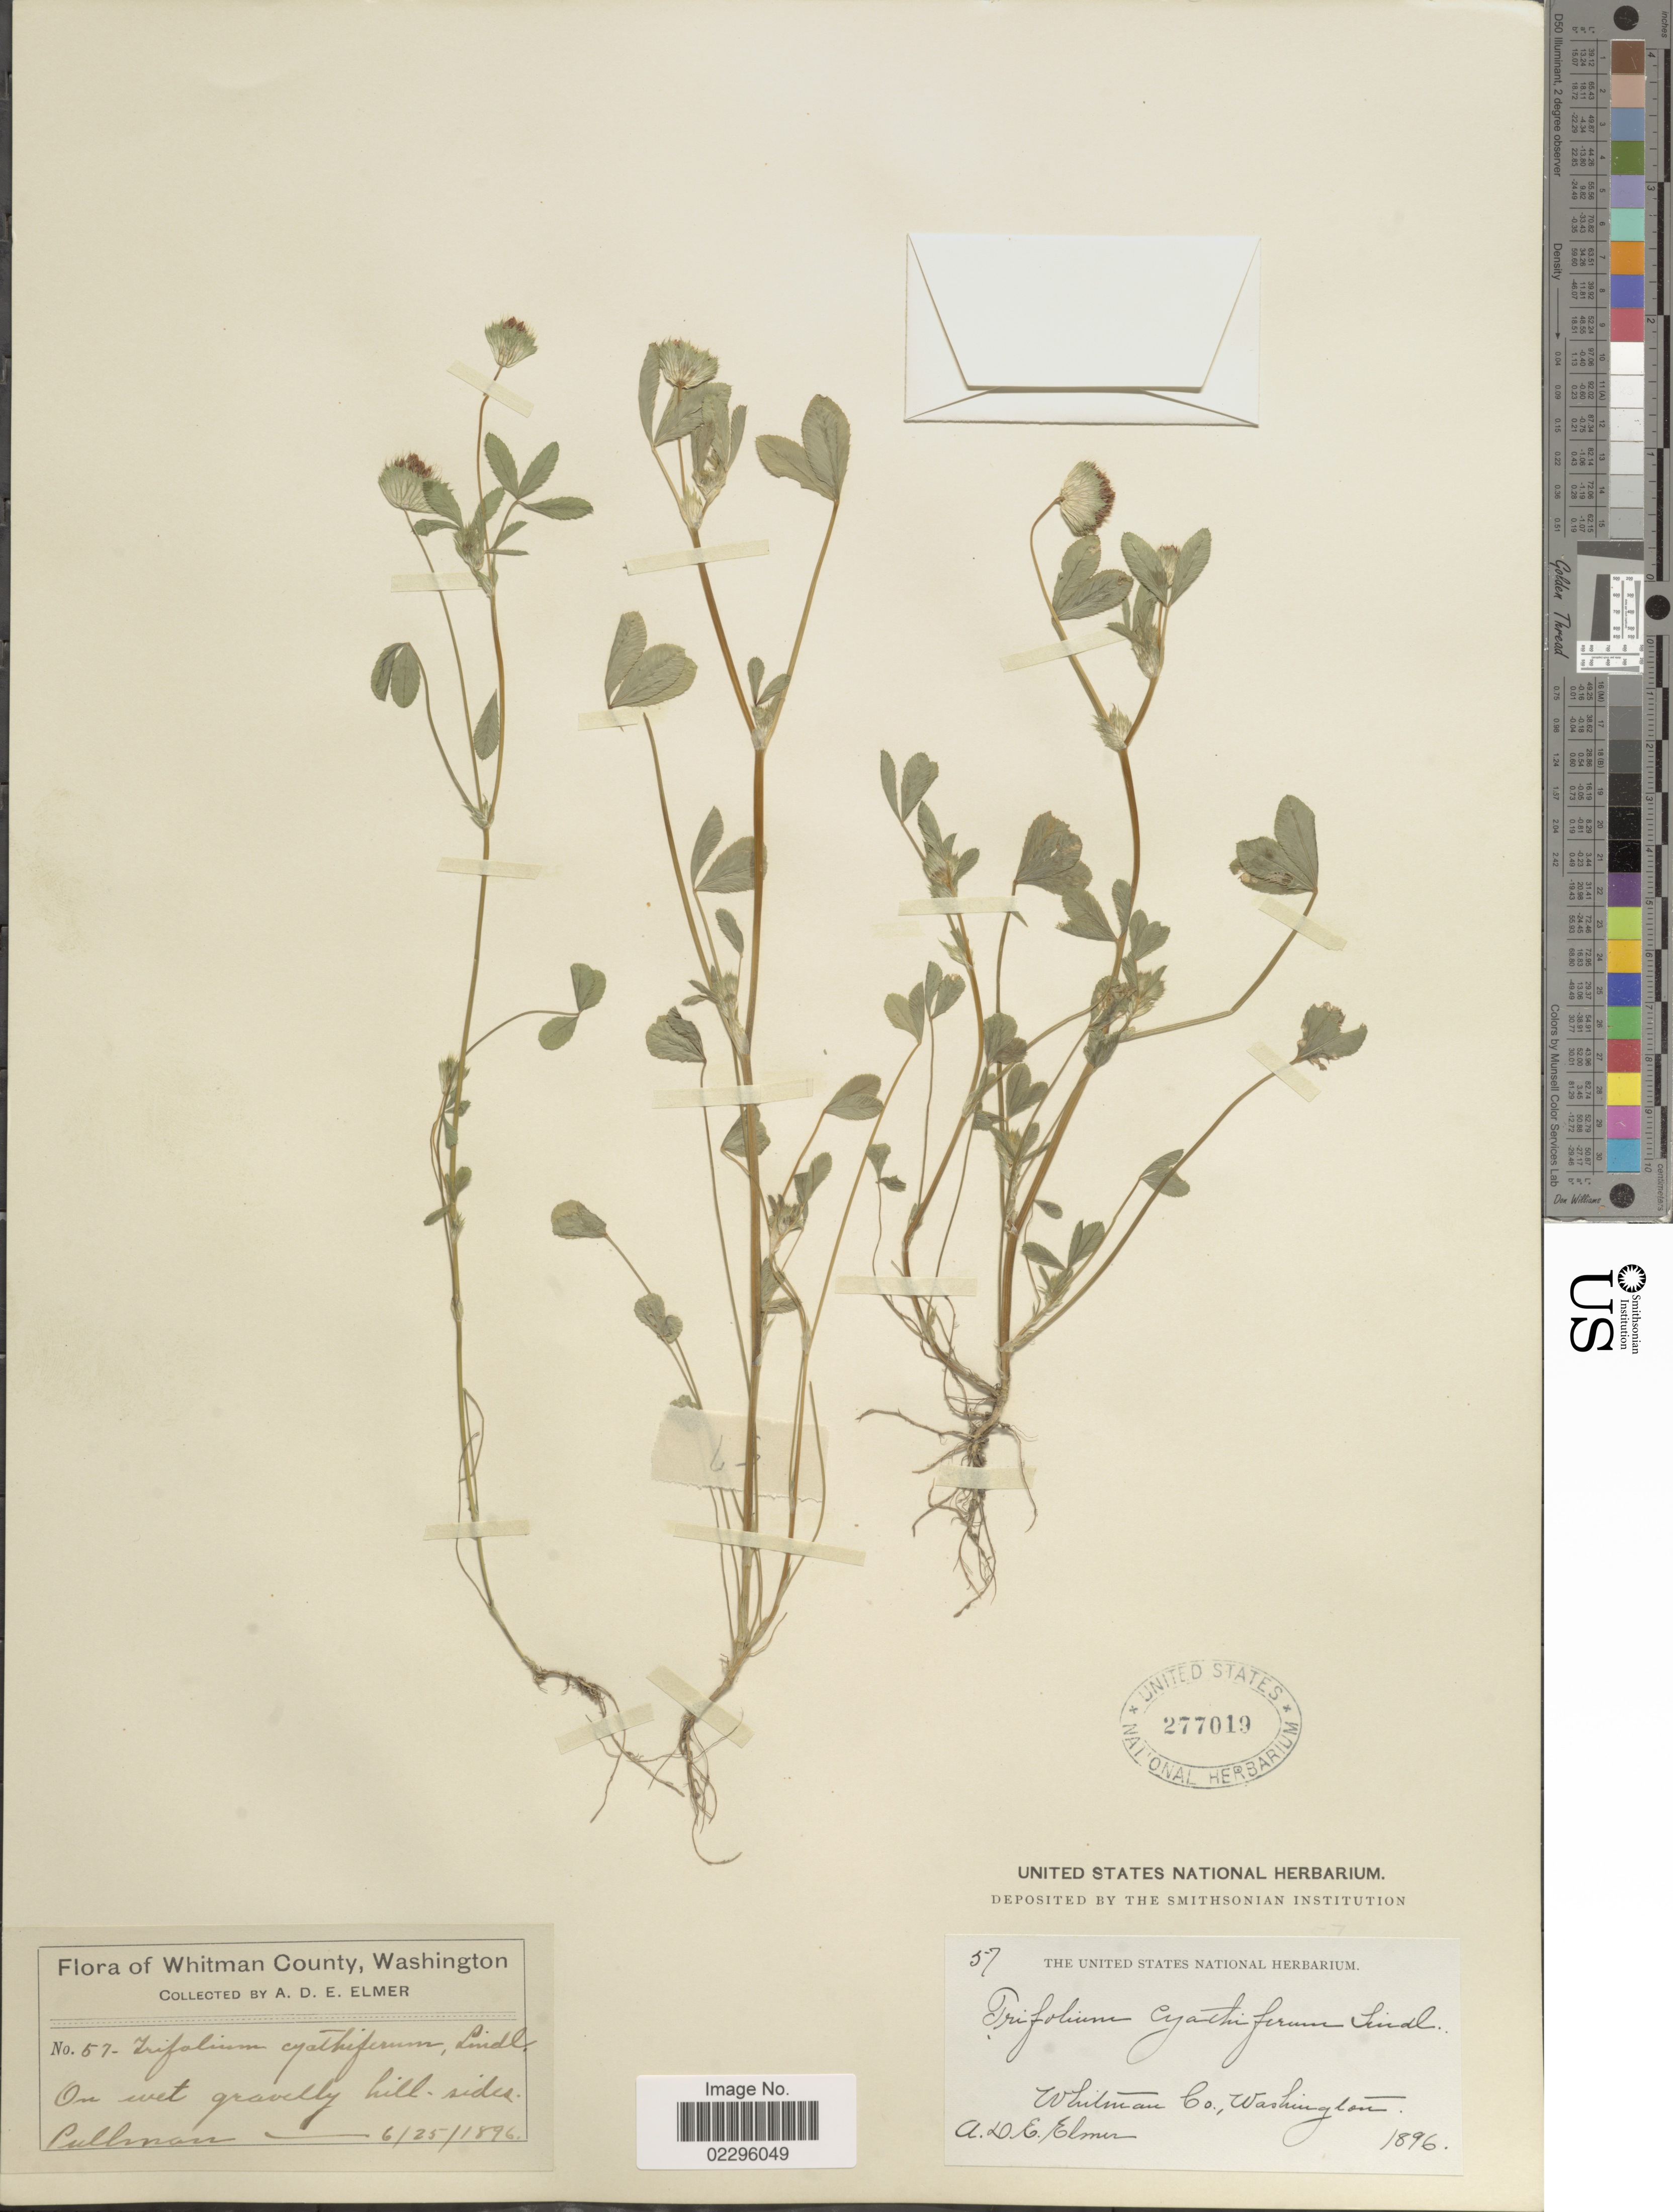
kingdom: Plantae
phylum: Tracheophyta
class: Magnoliopsida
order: Fabales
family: Fabaceae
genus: Trifolium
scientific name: Trifolium cyathiferum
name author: Lindl.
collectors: A. D. E. Elmer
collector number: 57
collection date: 1896-06-25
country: United States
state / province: Washington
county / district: Whitman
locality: Whitman County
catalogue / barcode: US 277019